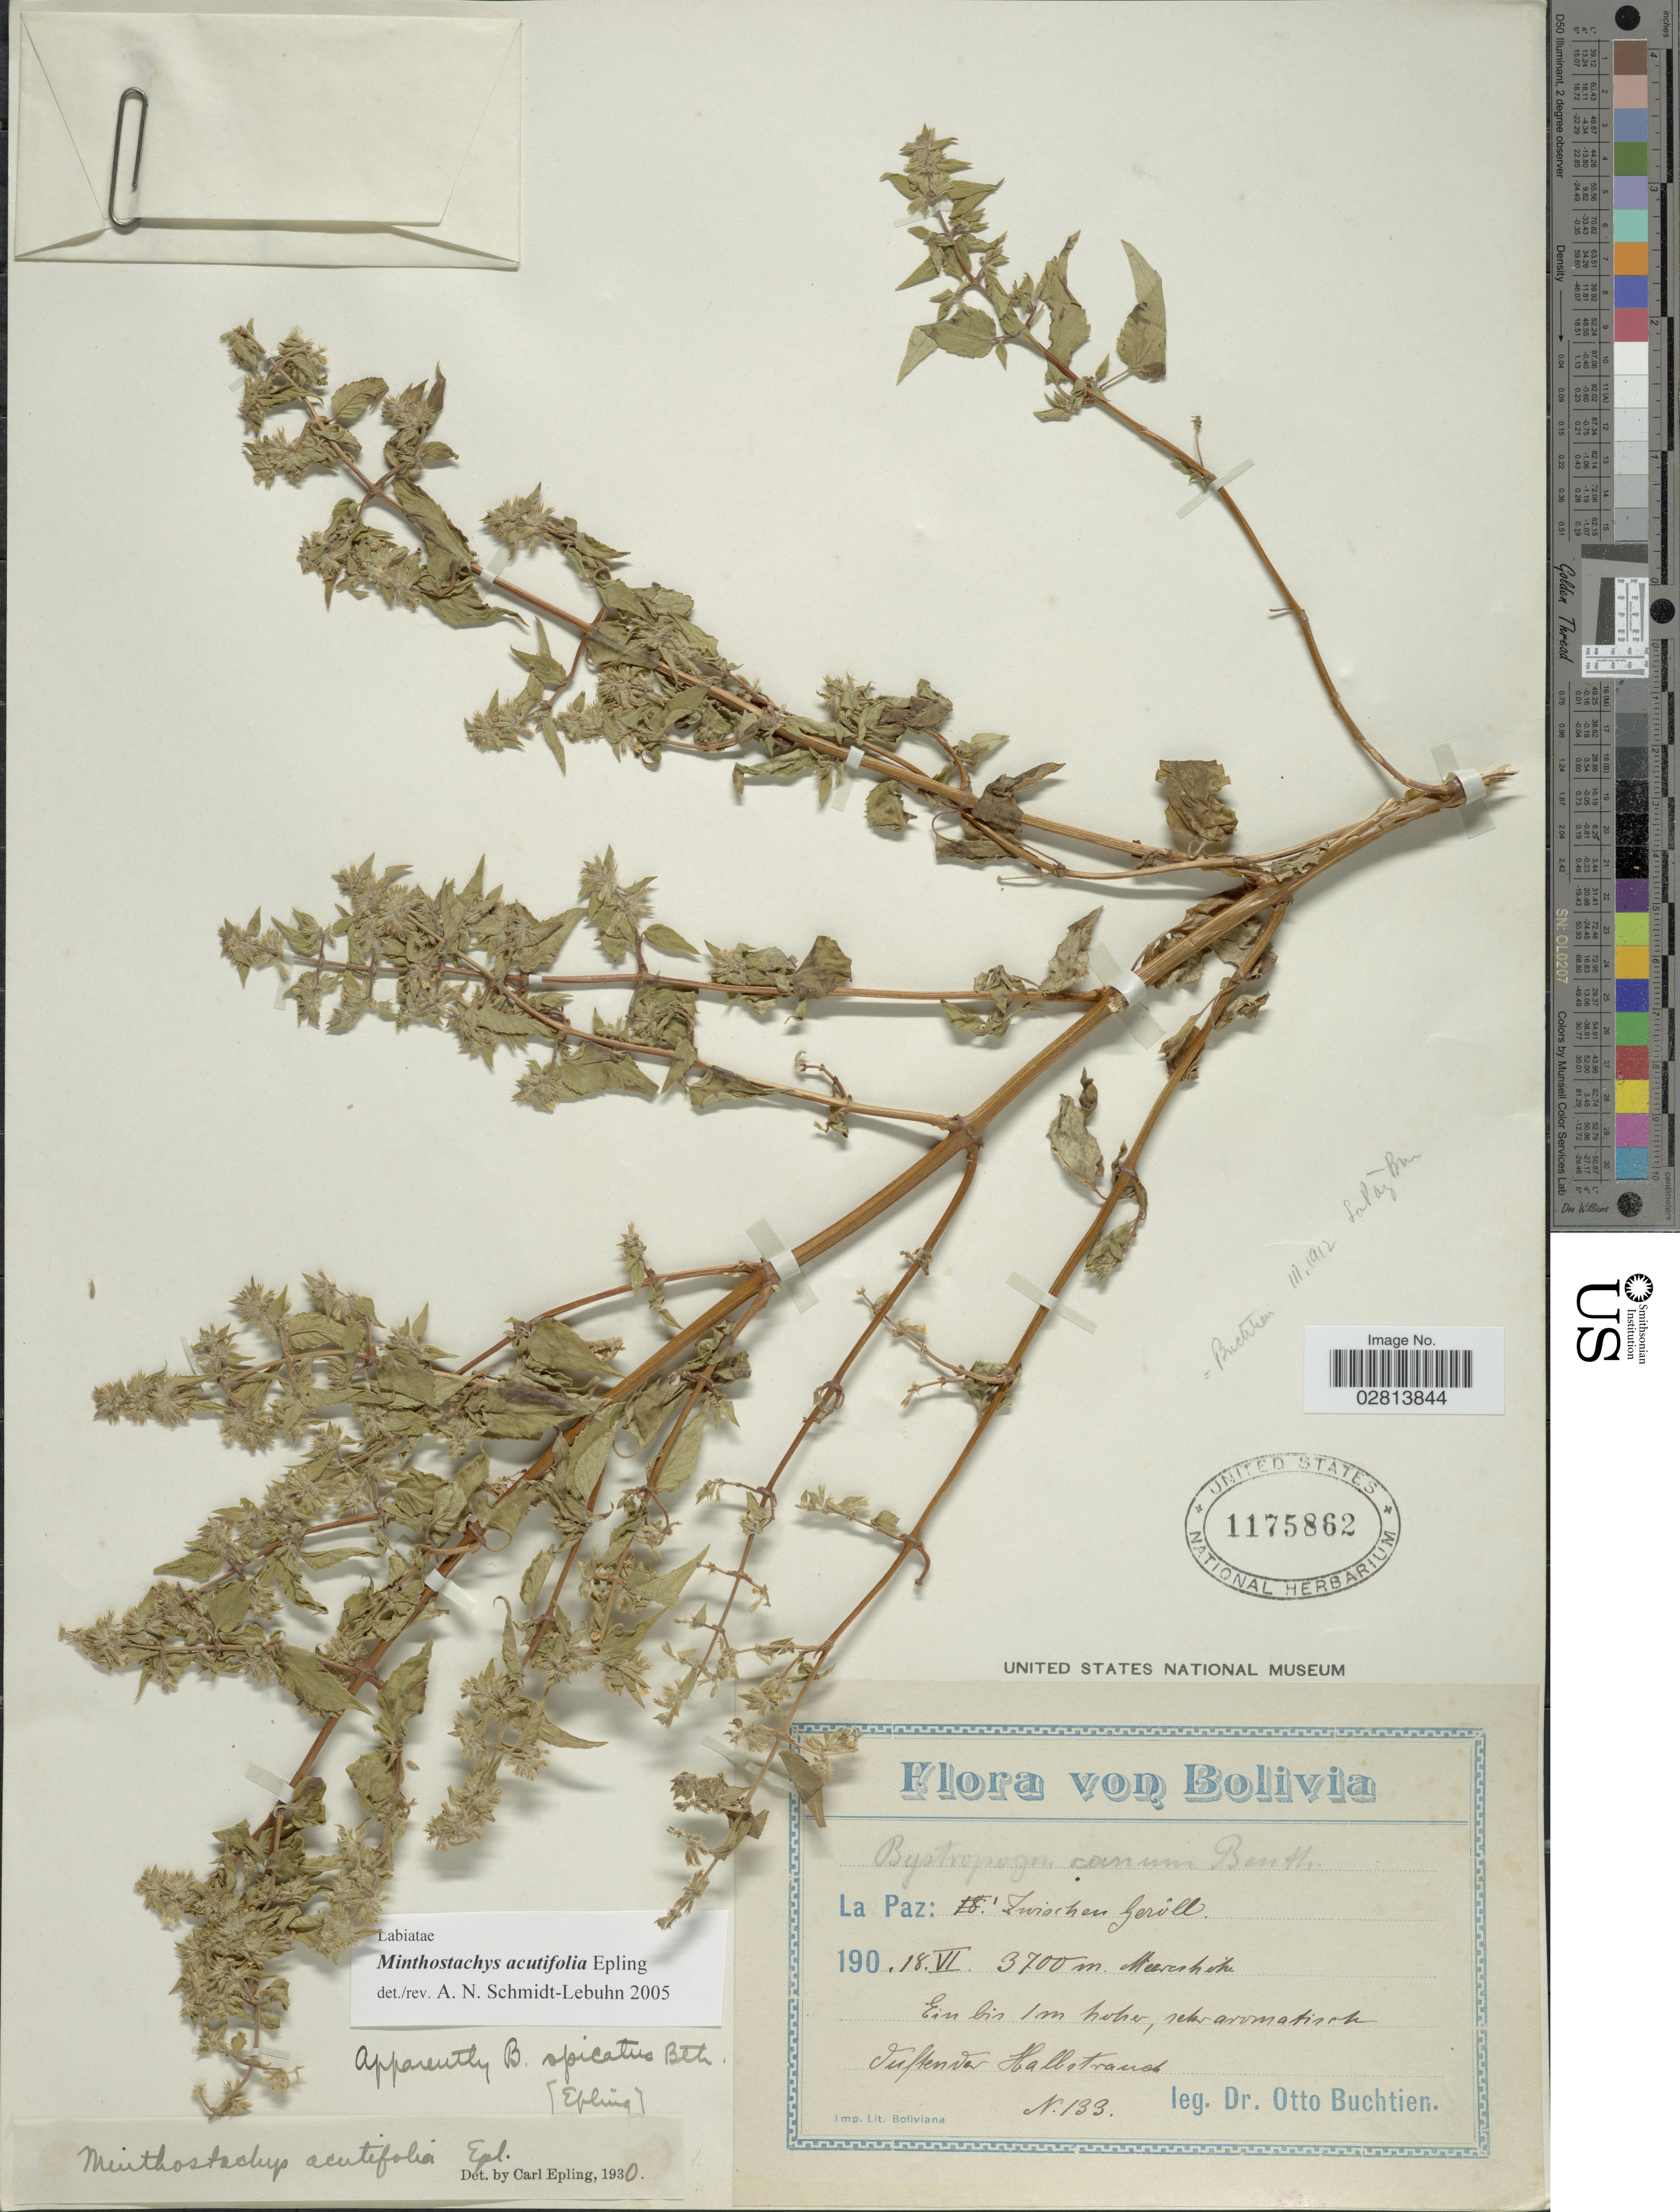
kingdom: Plantae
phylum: Tracheophyta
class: Magnoliopsida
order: Lamiales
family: Lamiaceae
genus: Minthostachys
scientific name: Minthostachys acutifolia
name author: Epling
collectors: O. Buchtien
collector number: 133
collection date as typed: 190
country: Bolivia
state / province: La Paz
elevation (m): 3700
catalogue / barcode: US 1175862